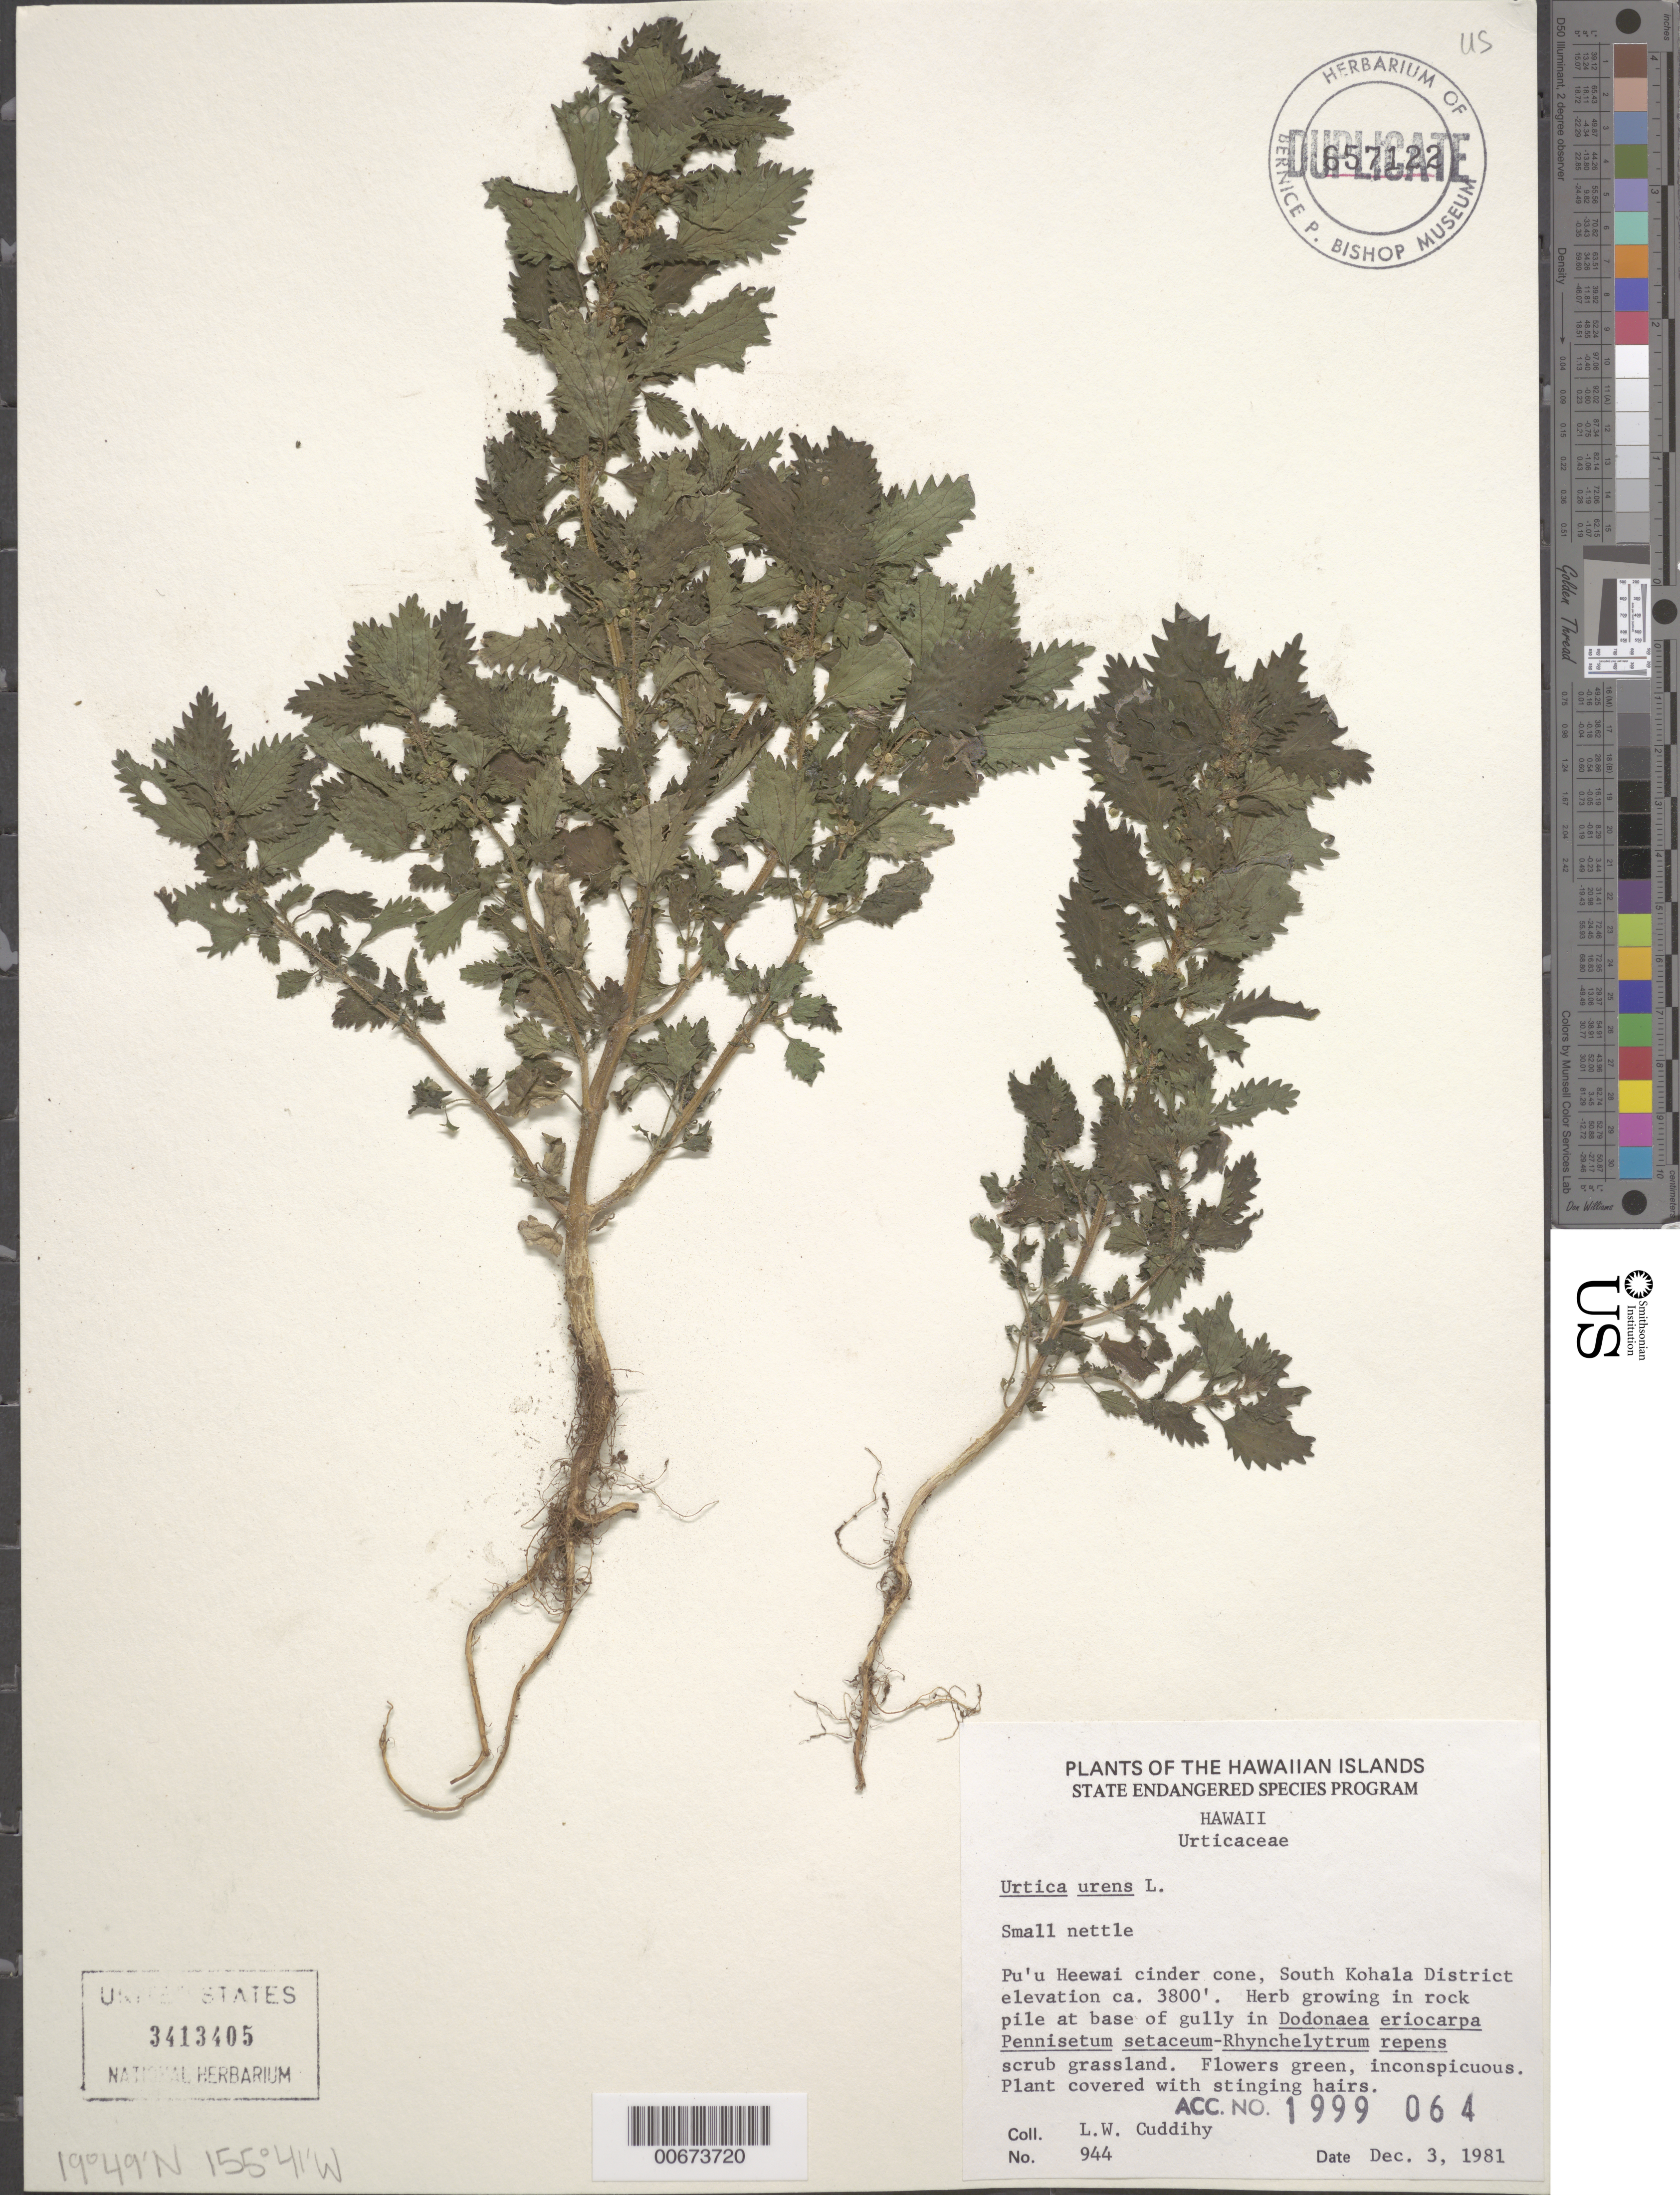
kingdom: Plantae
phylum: Tracheophyta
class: Magnoliopsida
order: Rosales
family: Urticaceae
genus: Urtica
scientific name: Urtica urens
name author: L.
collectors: L. Cuddihy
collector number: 944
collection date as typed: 3 Dec 1981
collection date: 1981-12-03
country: United States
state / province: Hawaii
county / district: Hawaii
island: Hawaii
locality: South Kohala District, Pu'u Heewa cinder cone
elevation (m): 1158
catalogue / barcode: US 3413405